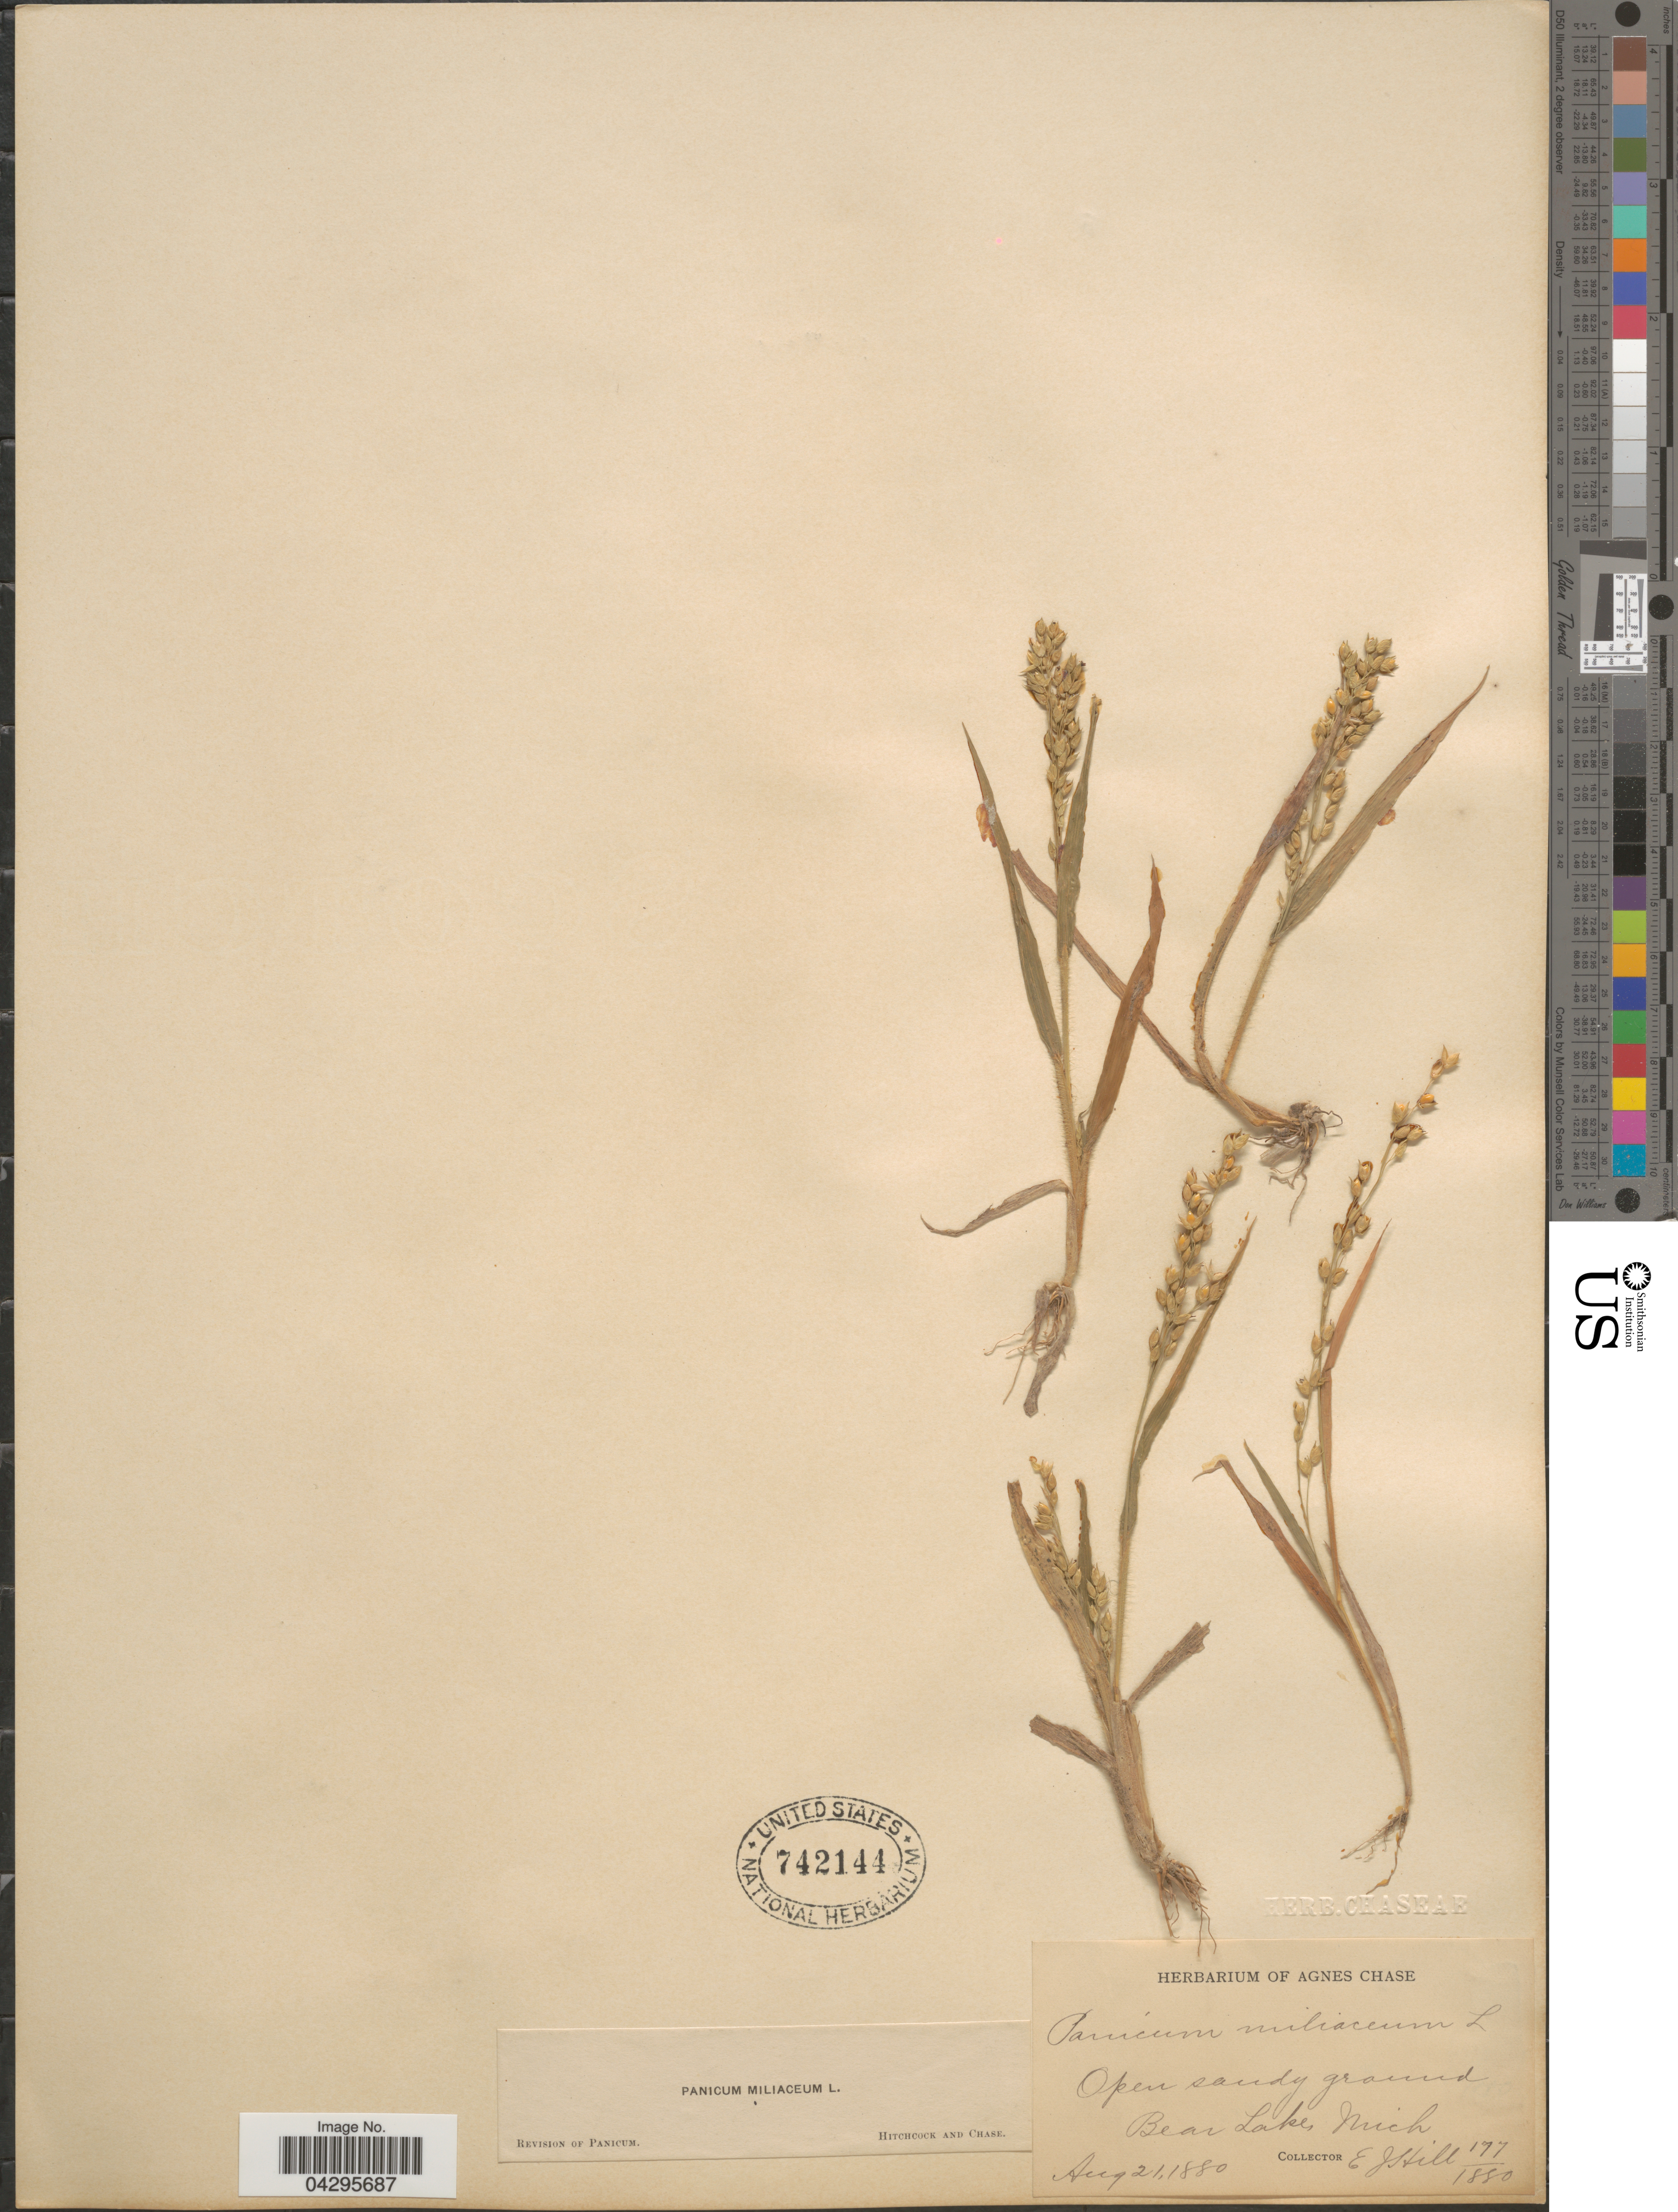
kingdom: Plantae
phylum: Tracheophyta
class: Liliopsida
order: Poales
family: Poaceae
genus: Panicum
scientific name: Panicum miliaceum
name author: L.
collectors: E. J. Hill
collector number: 177/1880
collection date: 1880-08-21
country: United States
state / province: Michigan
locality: Open sandy ground Bear Lake.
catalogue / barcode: US 742144